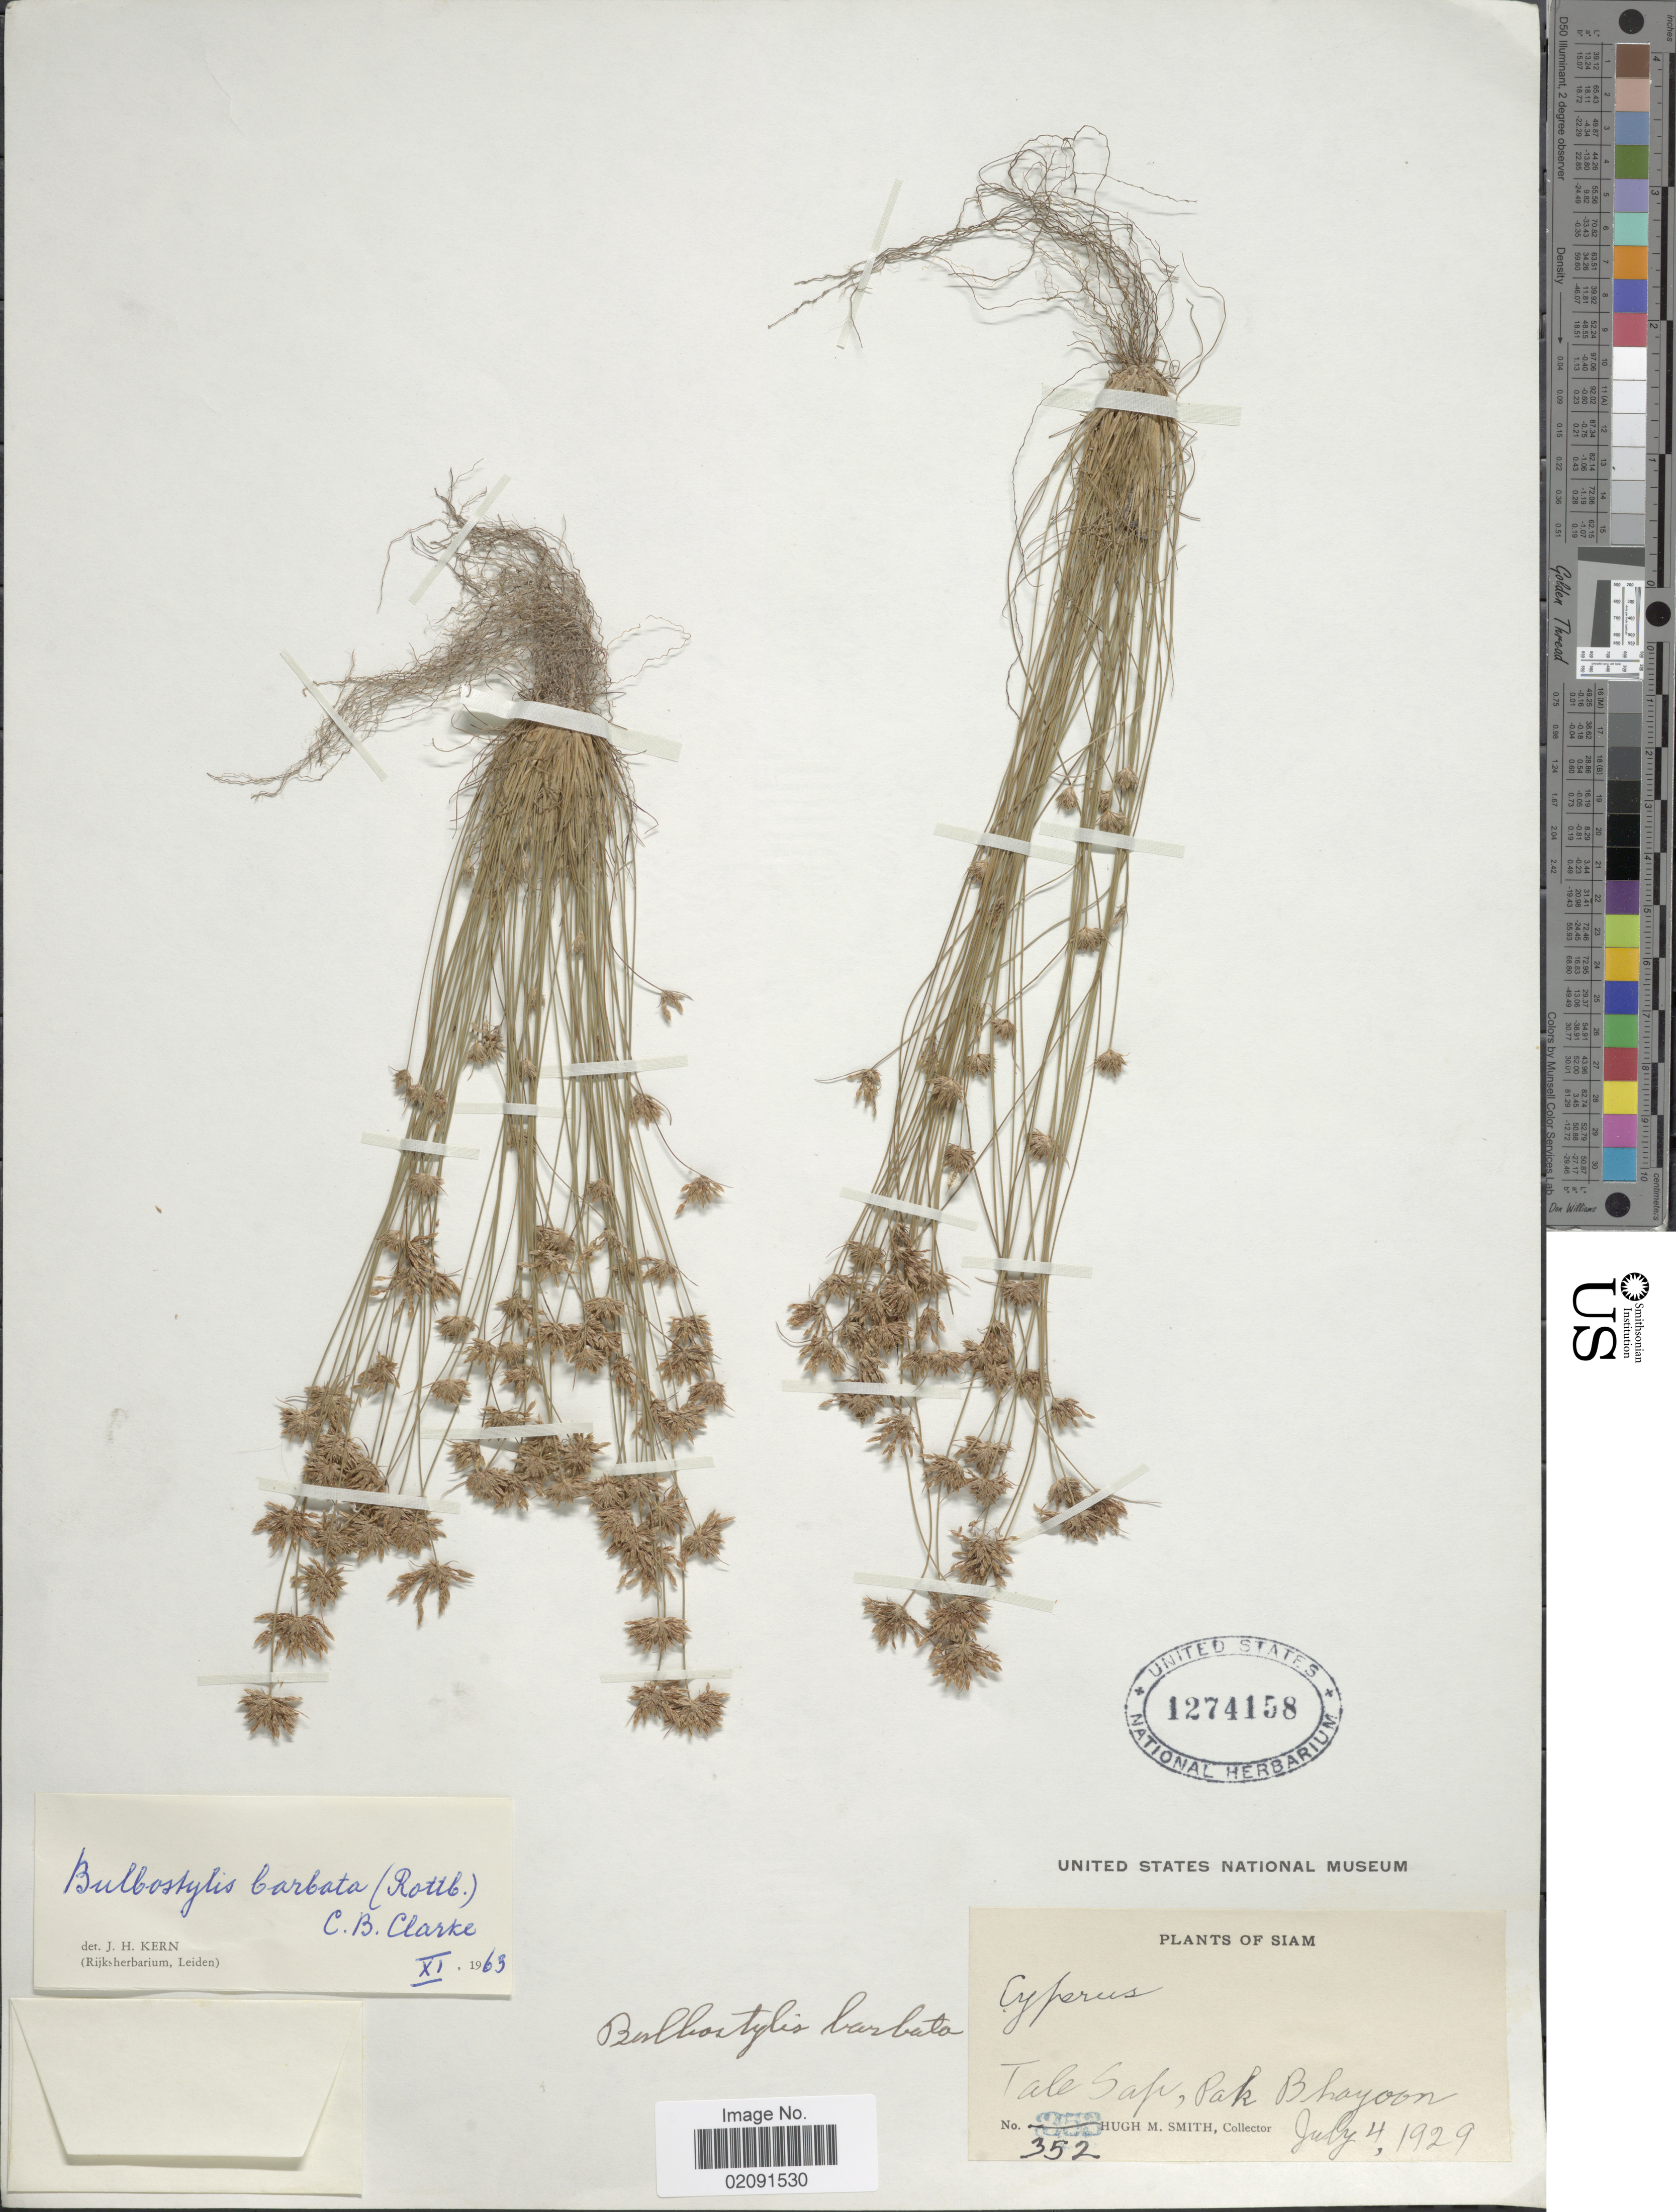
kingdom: Plantae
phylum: Tracheophyta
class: Liliopsida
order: Poales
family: Cyperaceae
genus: Bulbostylis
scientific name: Bulbostylis barbata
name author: (Rottb.) C.B. Clarke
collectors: H. M. Smith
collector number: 352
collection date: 1929-07-04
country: Thailand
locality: Siam, Tale Sap, Pak Bhayoon.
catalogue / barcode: US 1274158